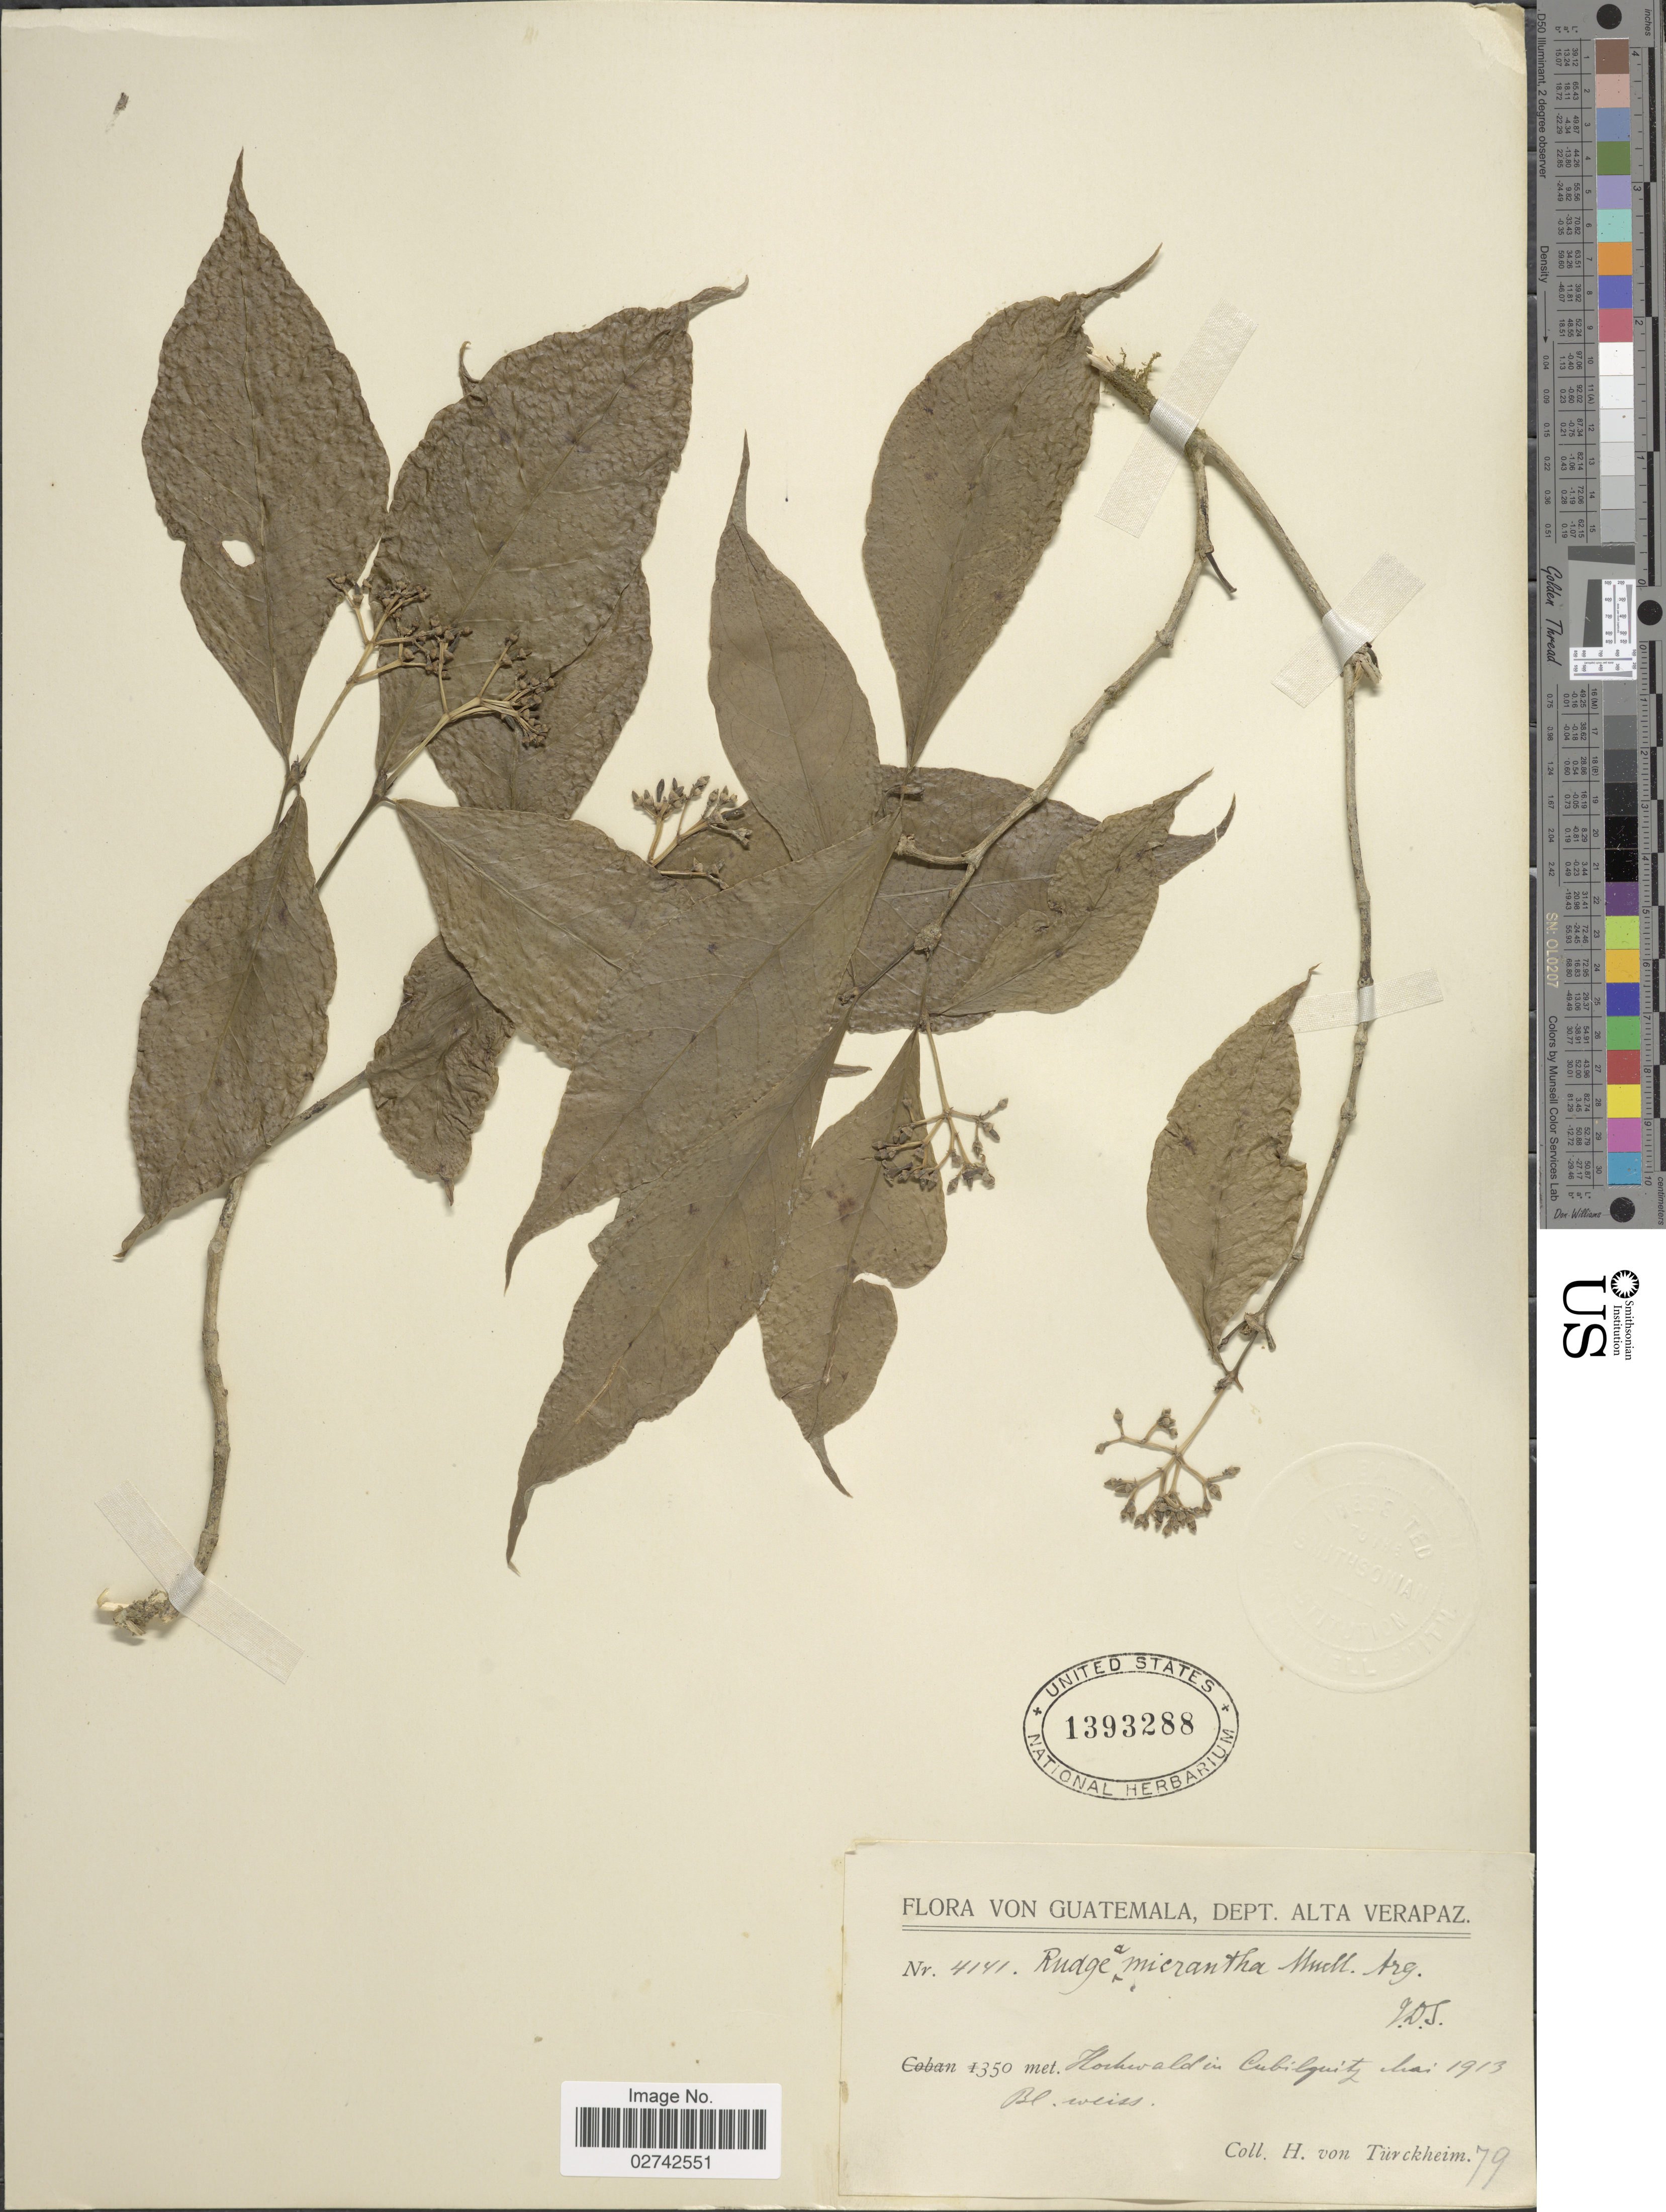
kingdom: Plantae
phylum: Tracheophyta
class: Magnoliopsida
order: Gentianales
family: Rubiaceae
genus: Rudgea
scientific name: Rudgea ceratopetala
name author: Donn. Sm.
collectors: H. von Türckheim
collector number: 4141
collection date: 1913-05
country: Guatemala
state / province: Alta Verapaz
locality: Dept. Alta Verapaz, Hochwald in Cubilguitz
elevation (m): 350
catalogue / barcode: US 1393288